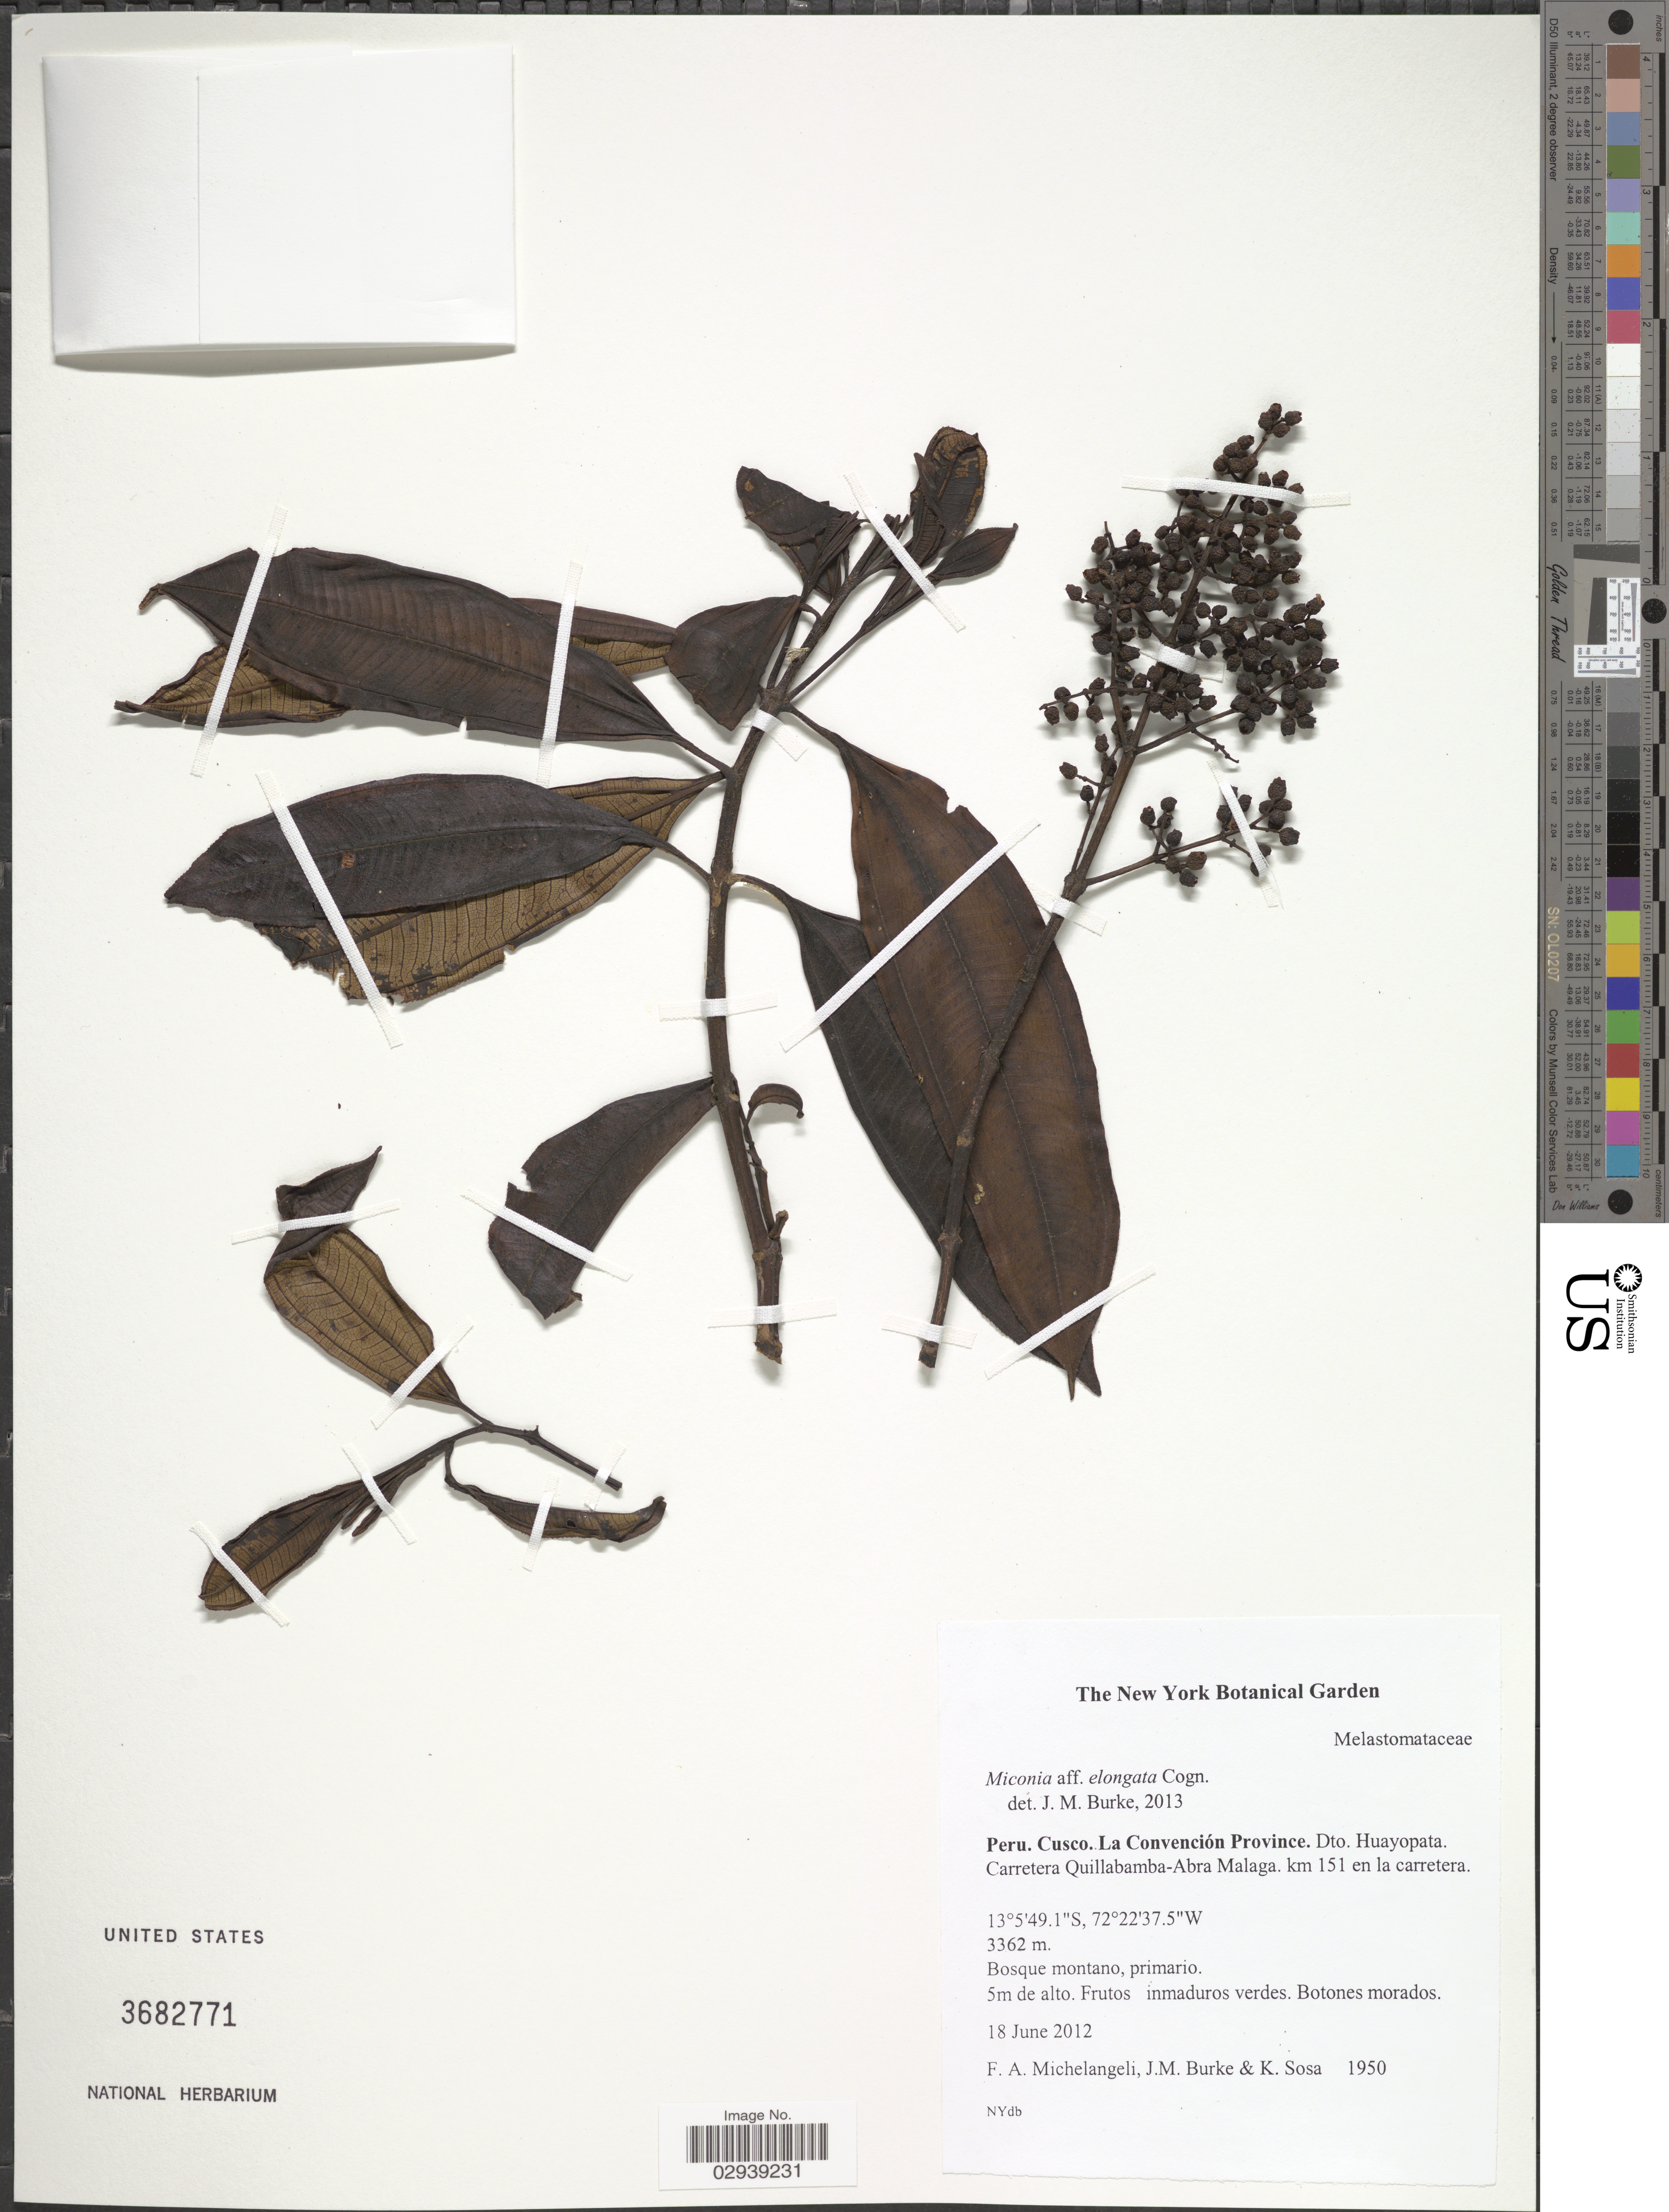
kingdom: Plantae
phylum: Tracheophyta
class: Magnoliopsida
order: Myrtales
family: Melastomataceae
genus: Miconia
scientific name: Miconia elongata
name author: Cogn.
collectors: F. A. Michelangeli, Jac. M. Burke & K. Sosa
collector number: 1950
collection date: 2012-06-18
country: Peru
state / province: Cusco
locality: La Convención Province. Dto. Huayopata. Carretera Quillabamba-Abra Malaga. km 151 en la carretera.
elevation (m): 3362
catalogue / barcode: US 3682771